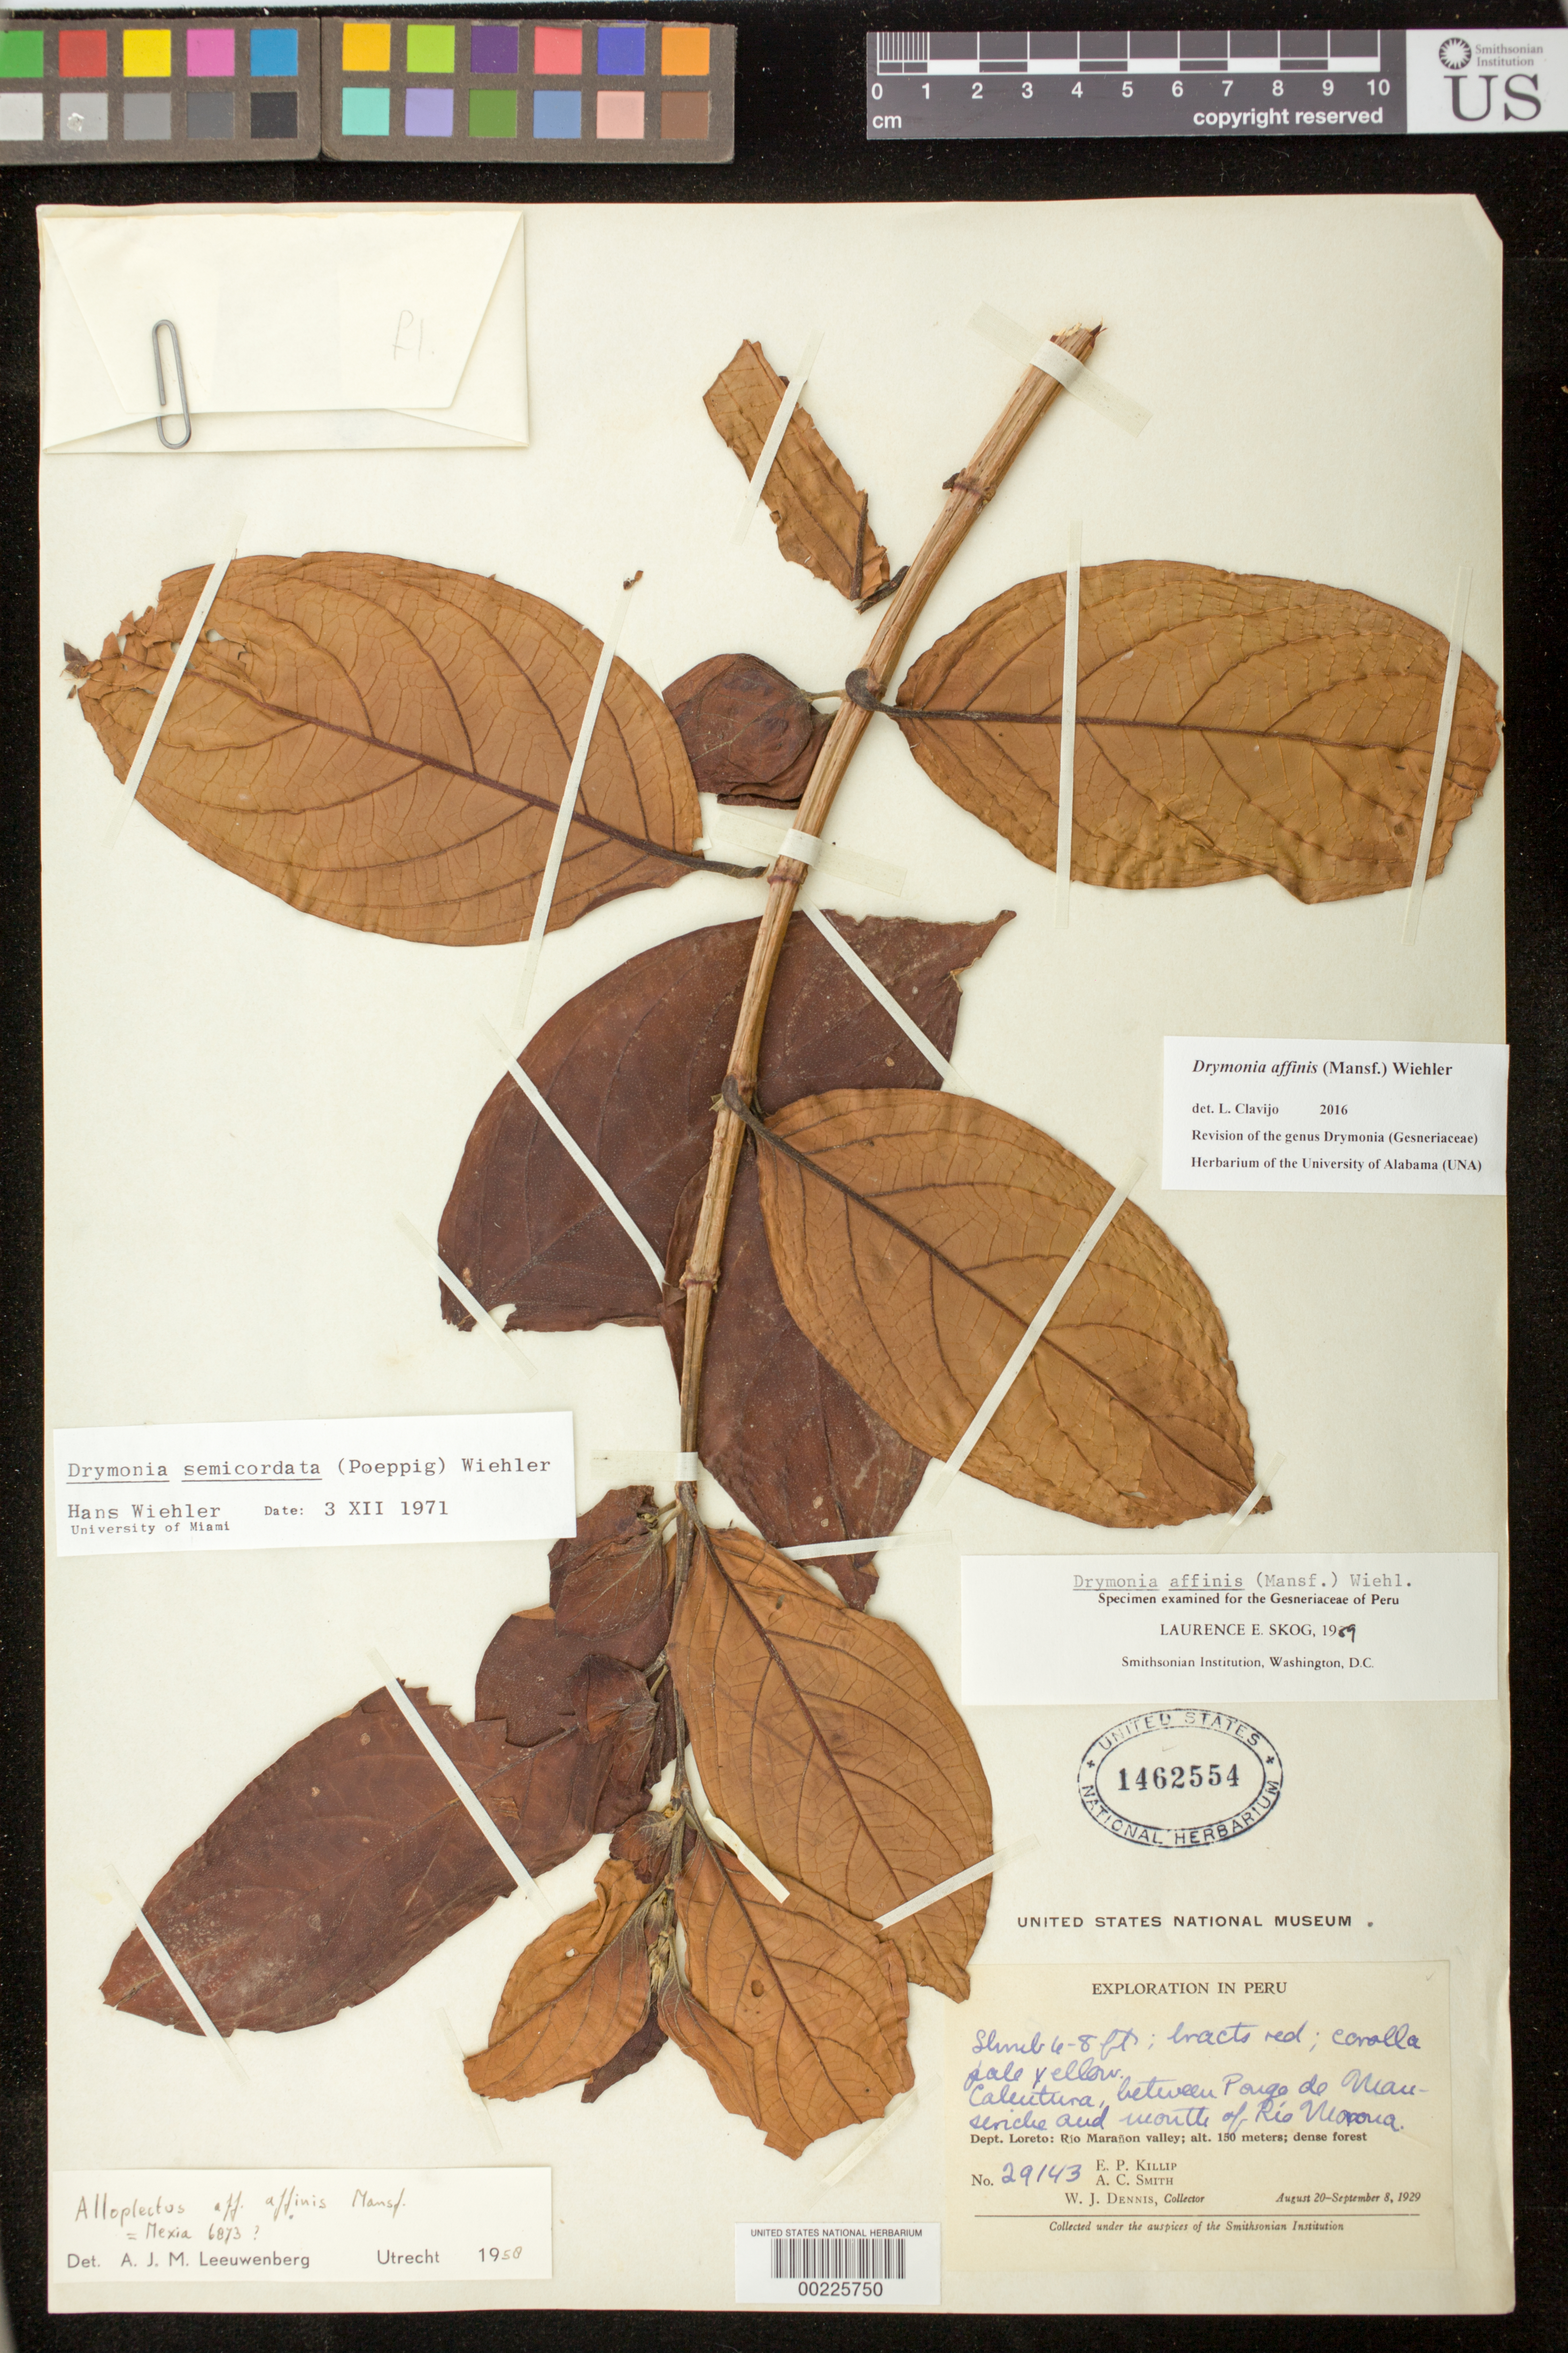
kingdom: Plantae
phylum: Tracheophyta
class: Magnoliopsida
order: Lamiales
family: Gesneriaceae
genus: Drymonia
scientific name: Drymonia affinis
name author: (Mansf.) Wiehler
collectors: W. J. Dennis & et al.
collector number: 29143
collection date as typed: Aug-Sep 1929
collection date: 1929-08/1929-09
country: Peru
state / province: Loreto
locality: Rio Maranon valley, Calentura, between Pongo de Mauseriche and N of Rio Morona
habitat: Dense forest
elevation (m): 150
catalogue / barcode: US 1462554